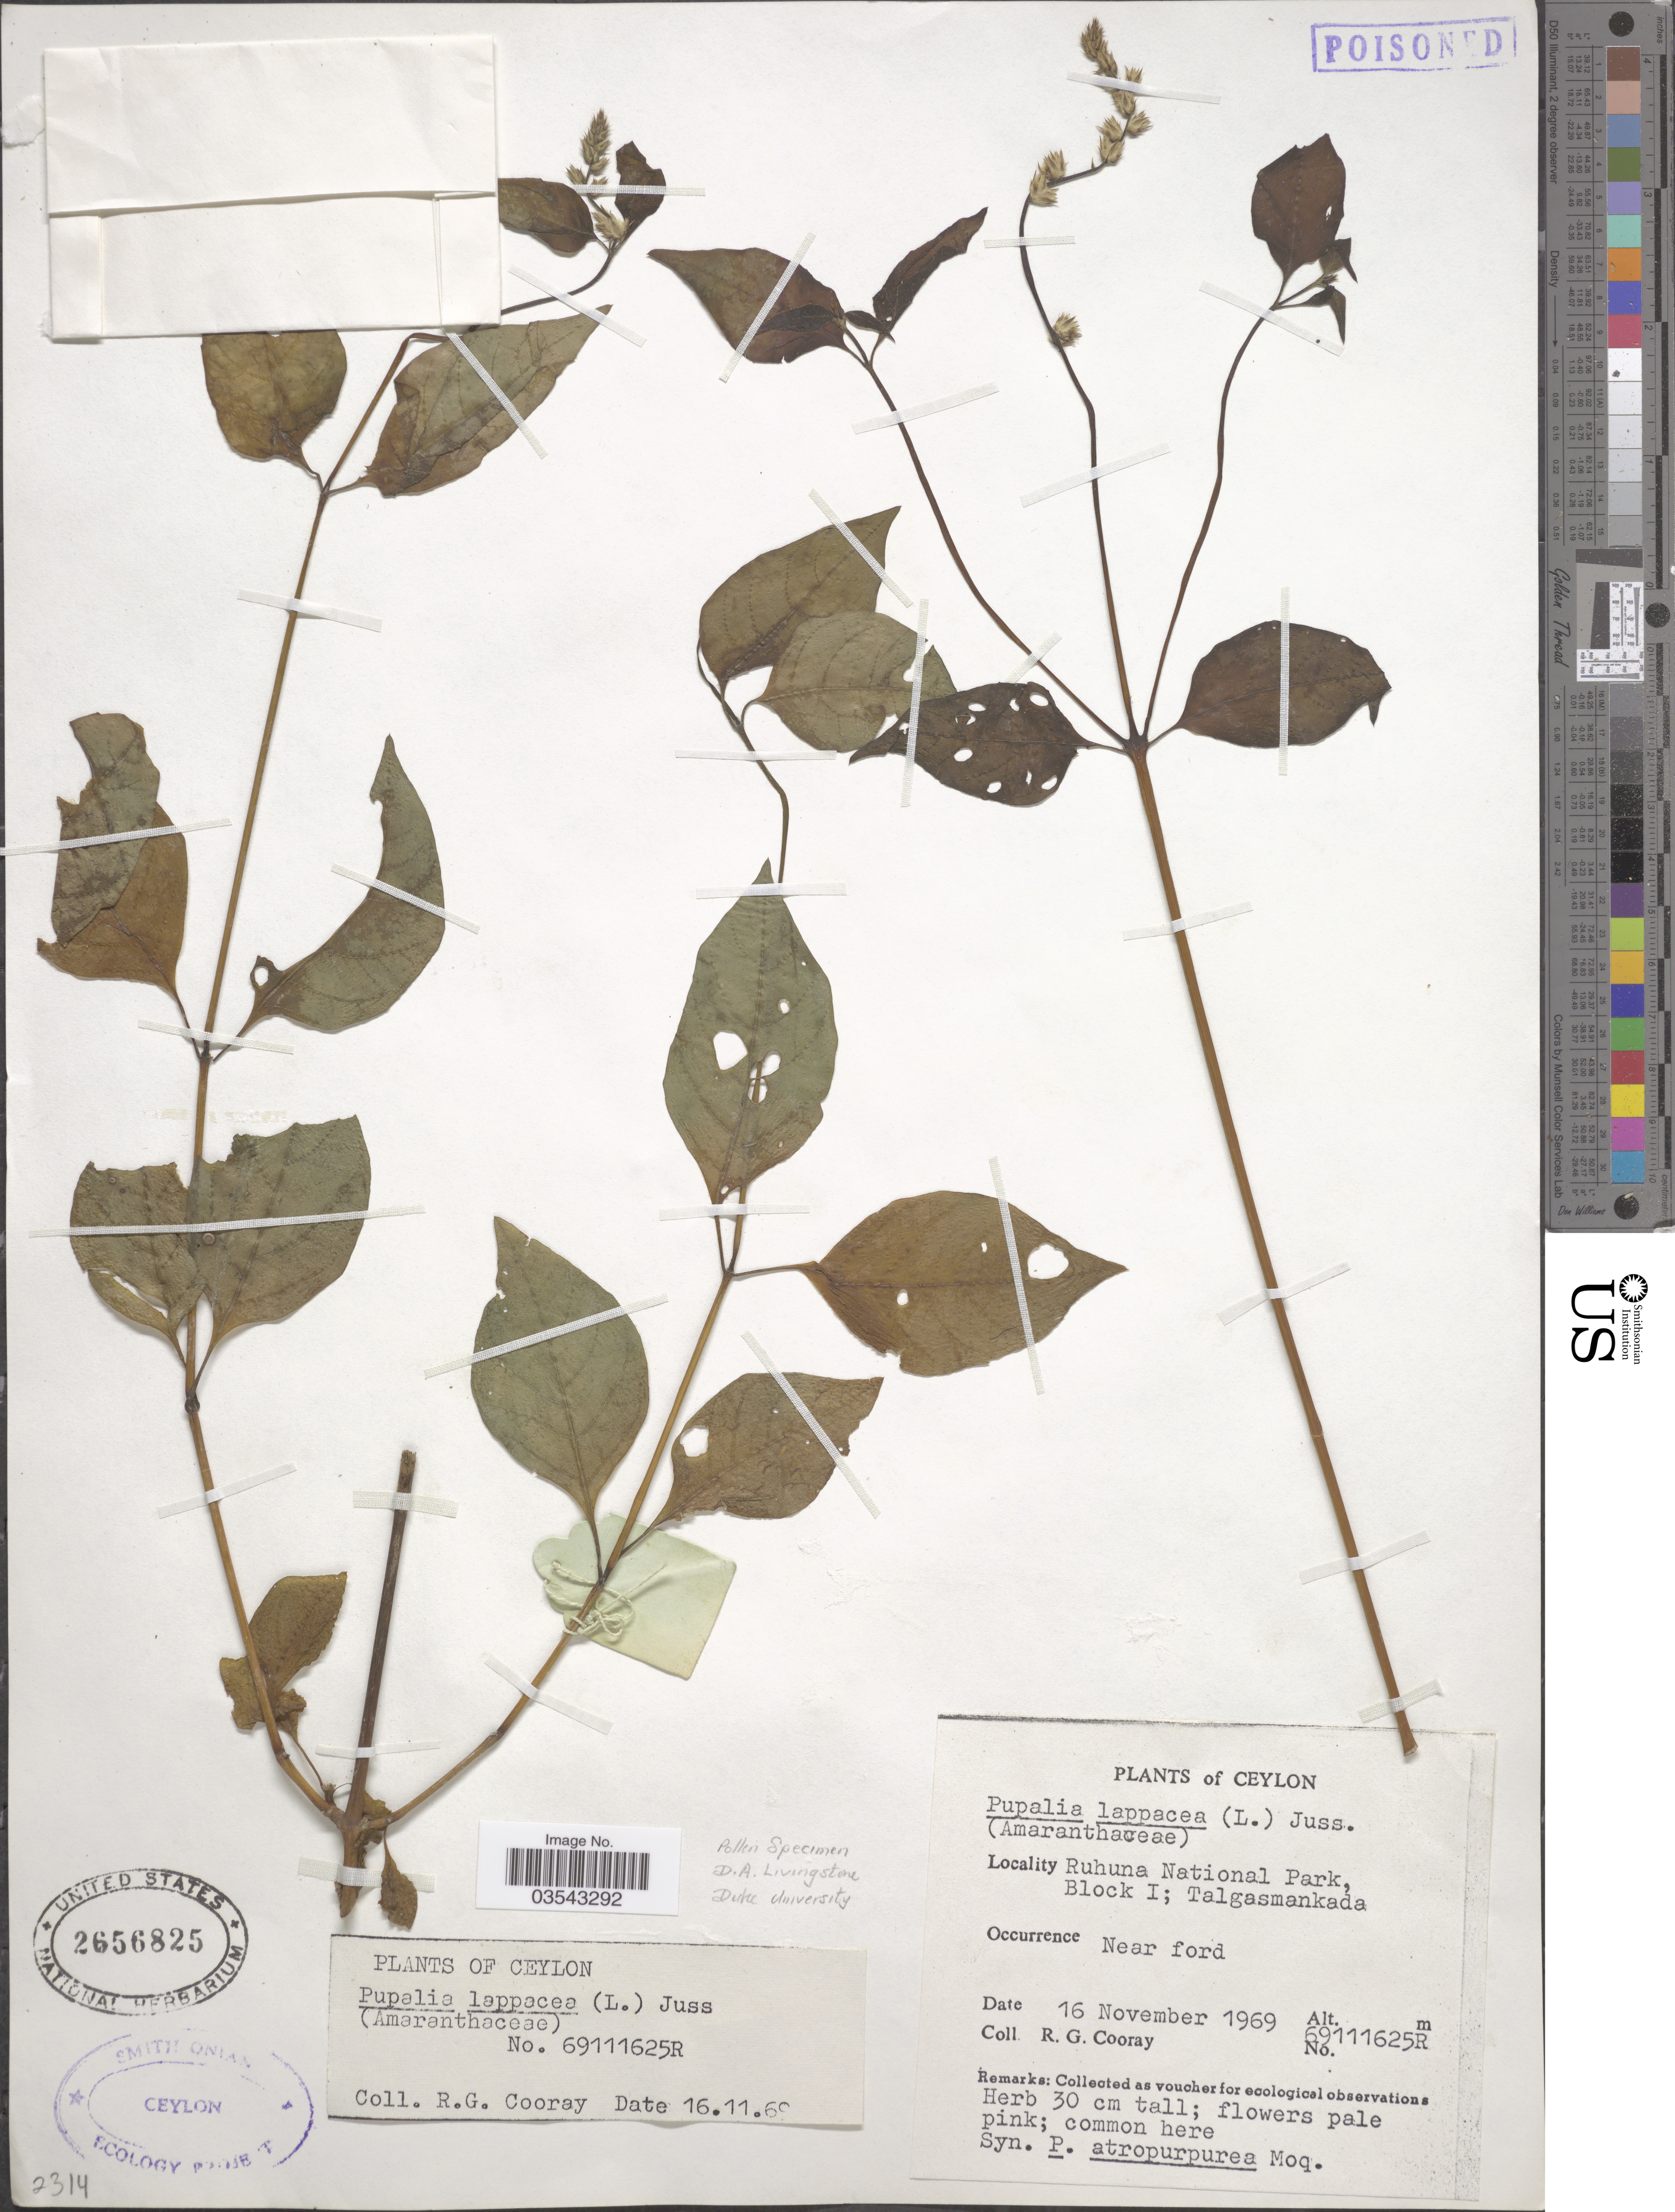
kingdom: Plantae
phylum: Tracheophyta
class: Magnoliopsida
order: Caryophyllales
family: Amaranthaceae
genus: Pupalia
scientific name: Pupalia lappacea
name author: (L.) A. Juss.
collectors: R. Cooray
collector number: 69111625R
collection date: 1969-11-16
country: Sri Lanka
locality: Ceylon. Ruhuna National Park, Block 1; Talgasmankada. Near ford.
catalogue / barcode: US 2656825